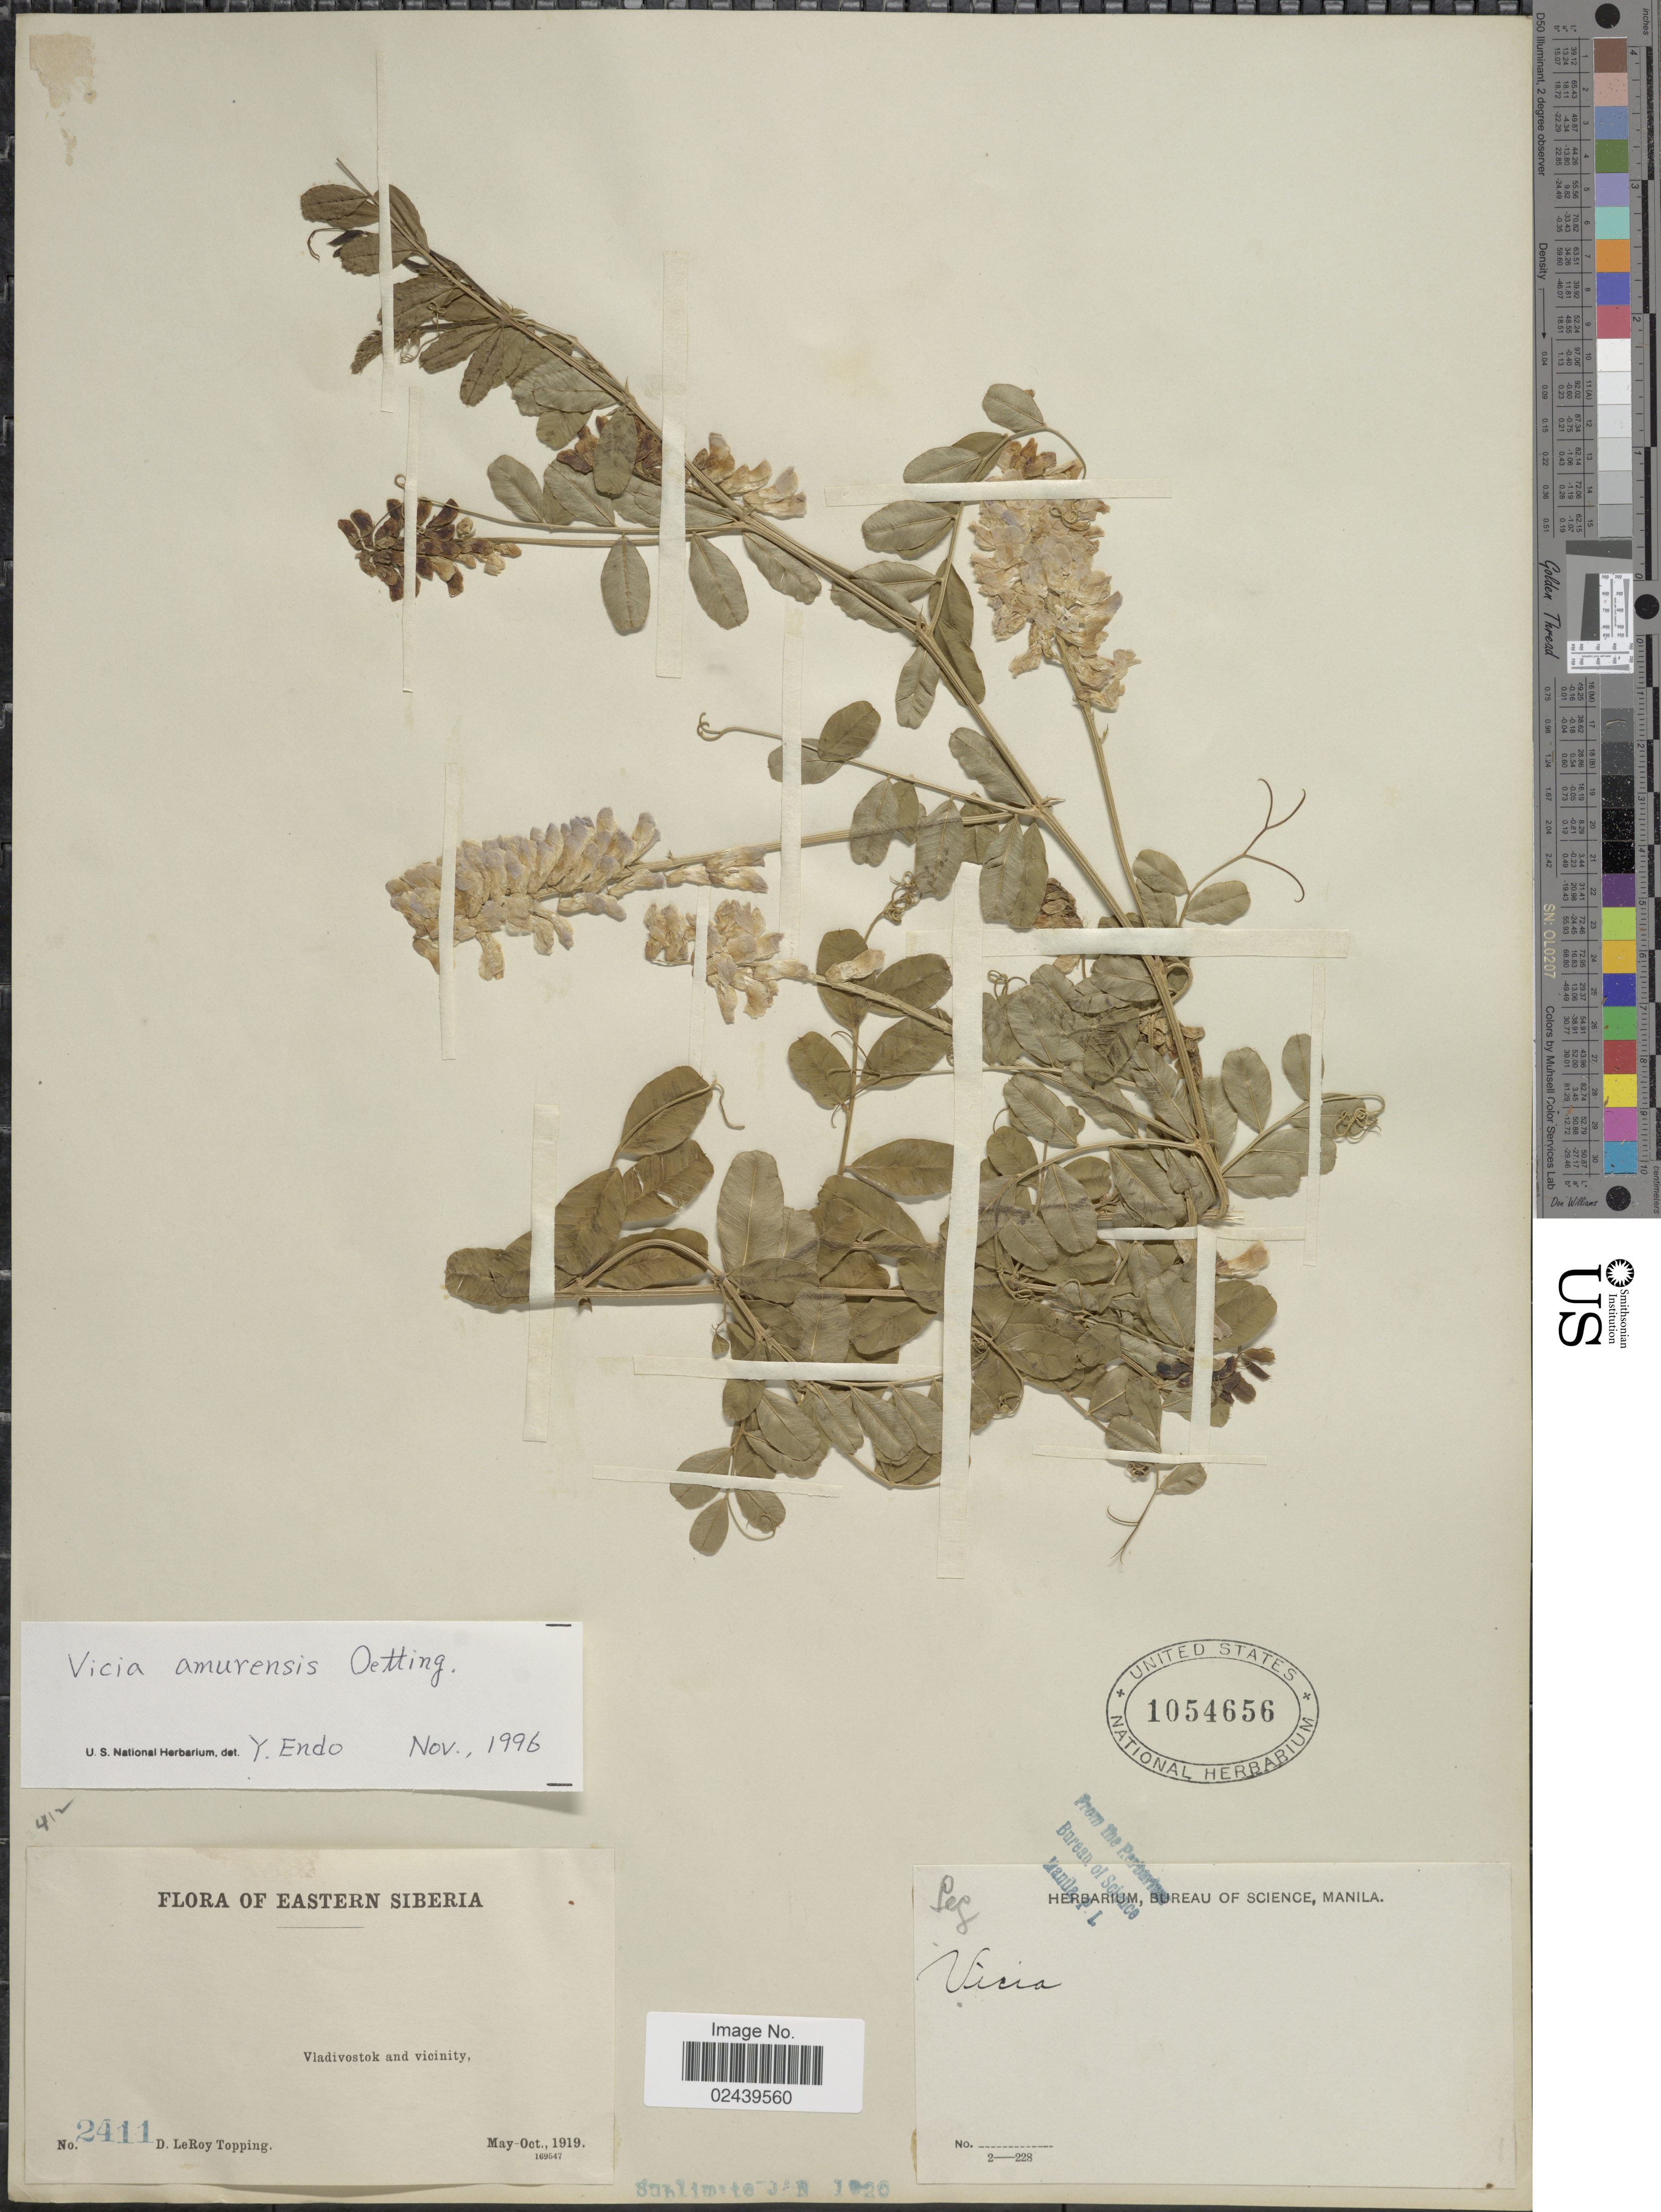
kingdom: Plantae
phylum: Tracheophyta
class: Magnoliopsida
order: Fabales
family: Fabaceae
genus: Vicia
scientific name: Vicia amurensis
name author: Oett.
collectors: D. L. Topping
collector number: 2411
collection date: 1919-05/1919-10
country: Russian Federation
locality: Eastern Siberia. Vladivostok and vicinity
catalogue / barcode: US 1054656